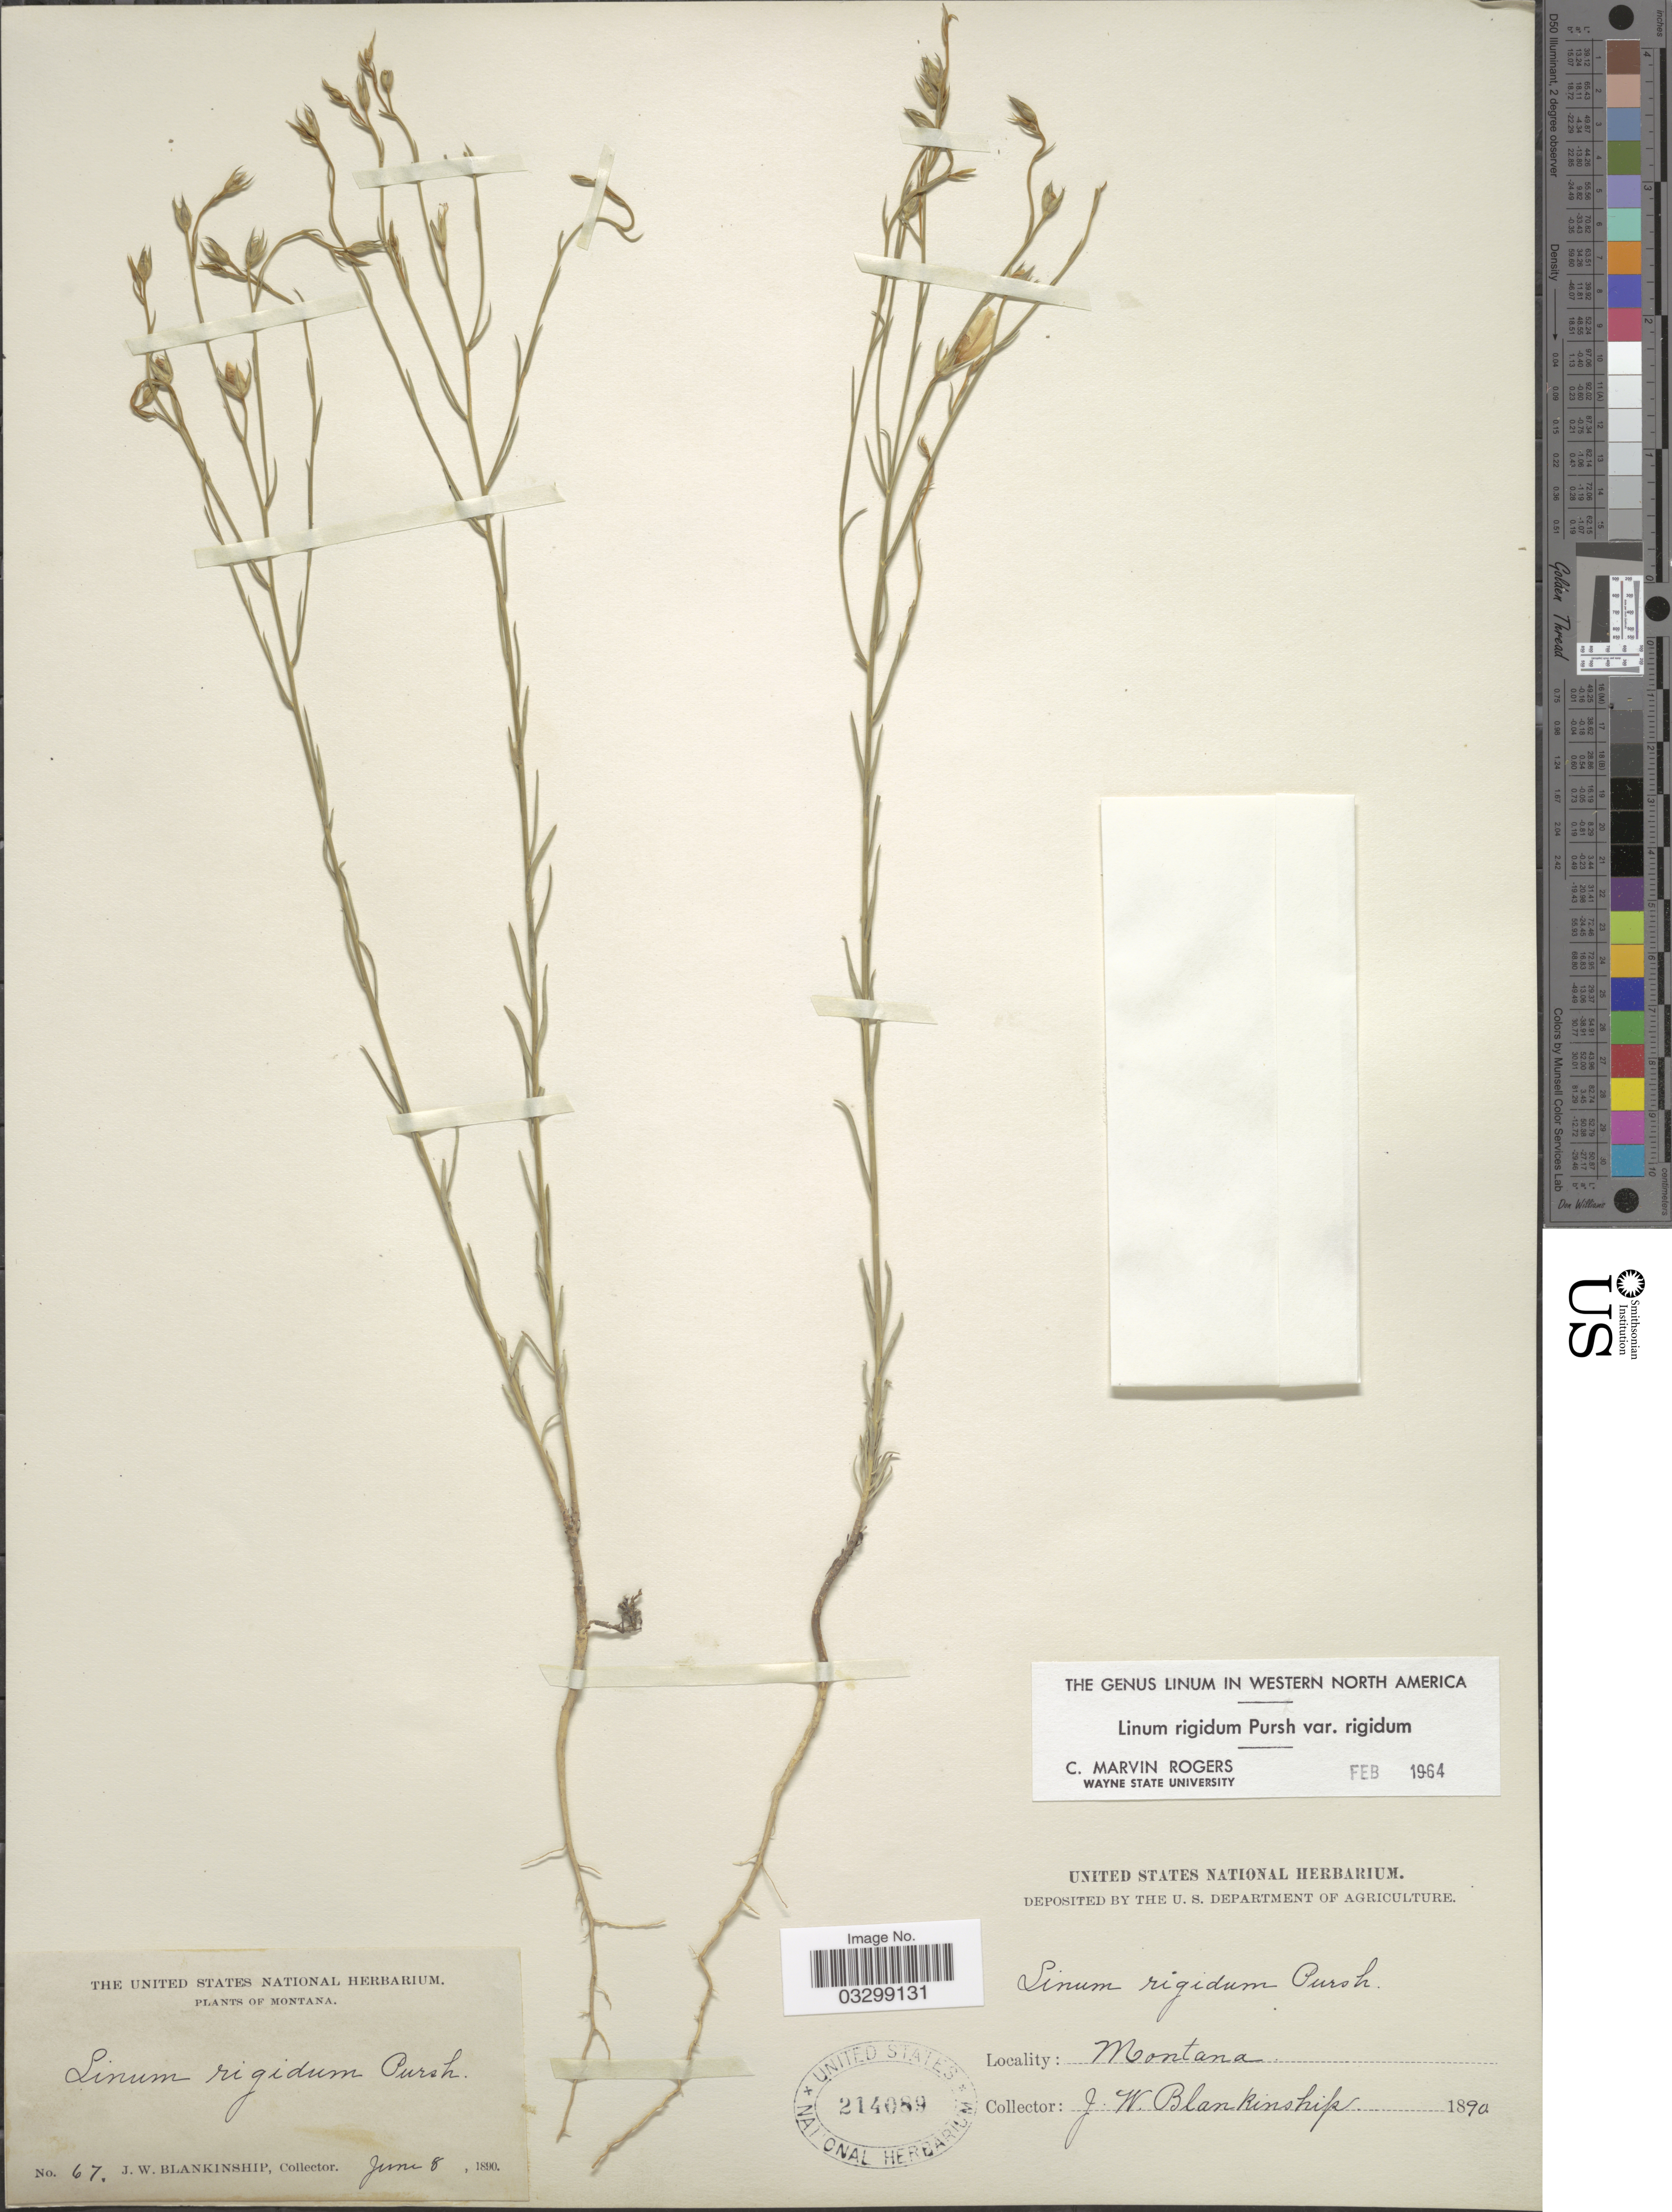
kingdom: Plantae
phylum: Tracheophyta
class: Magnoliopsida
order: Malpighiales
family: Linaceae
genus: Linum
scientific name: Linum rigidum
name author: Pursh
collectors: J. W. Blankinship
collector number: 67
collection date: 1890-06-08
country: United States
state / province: Montana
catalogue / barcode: US 214089